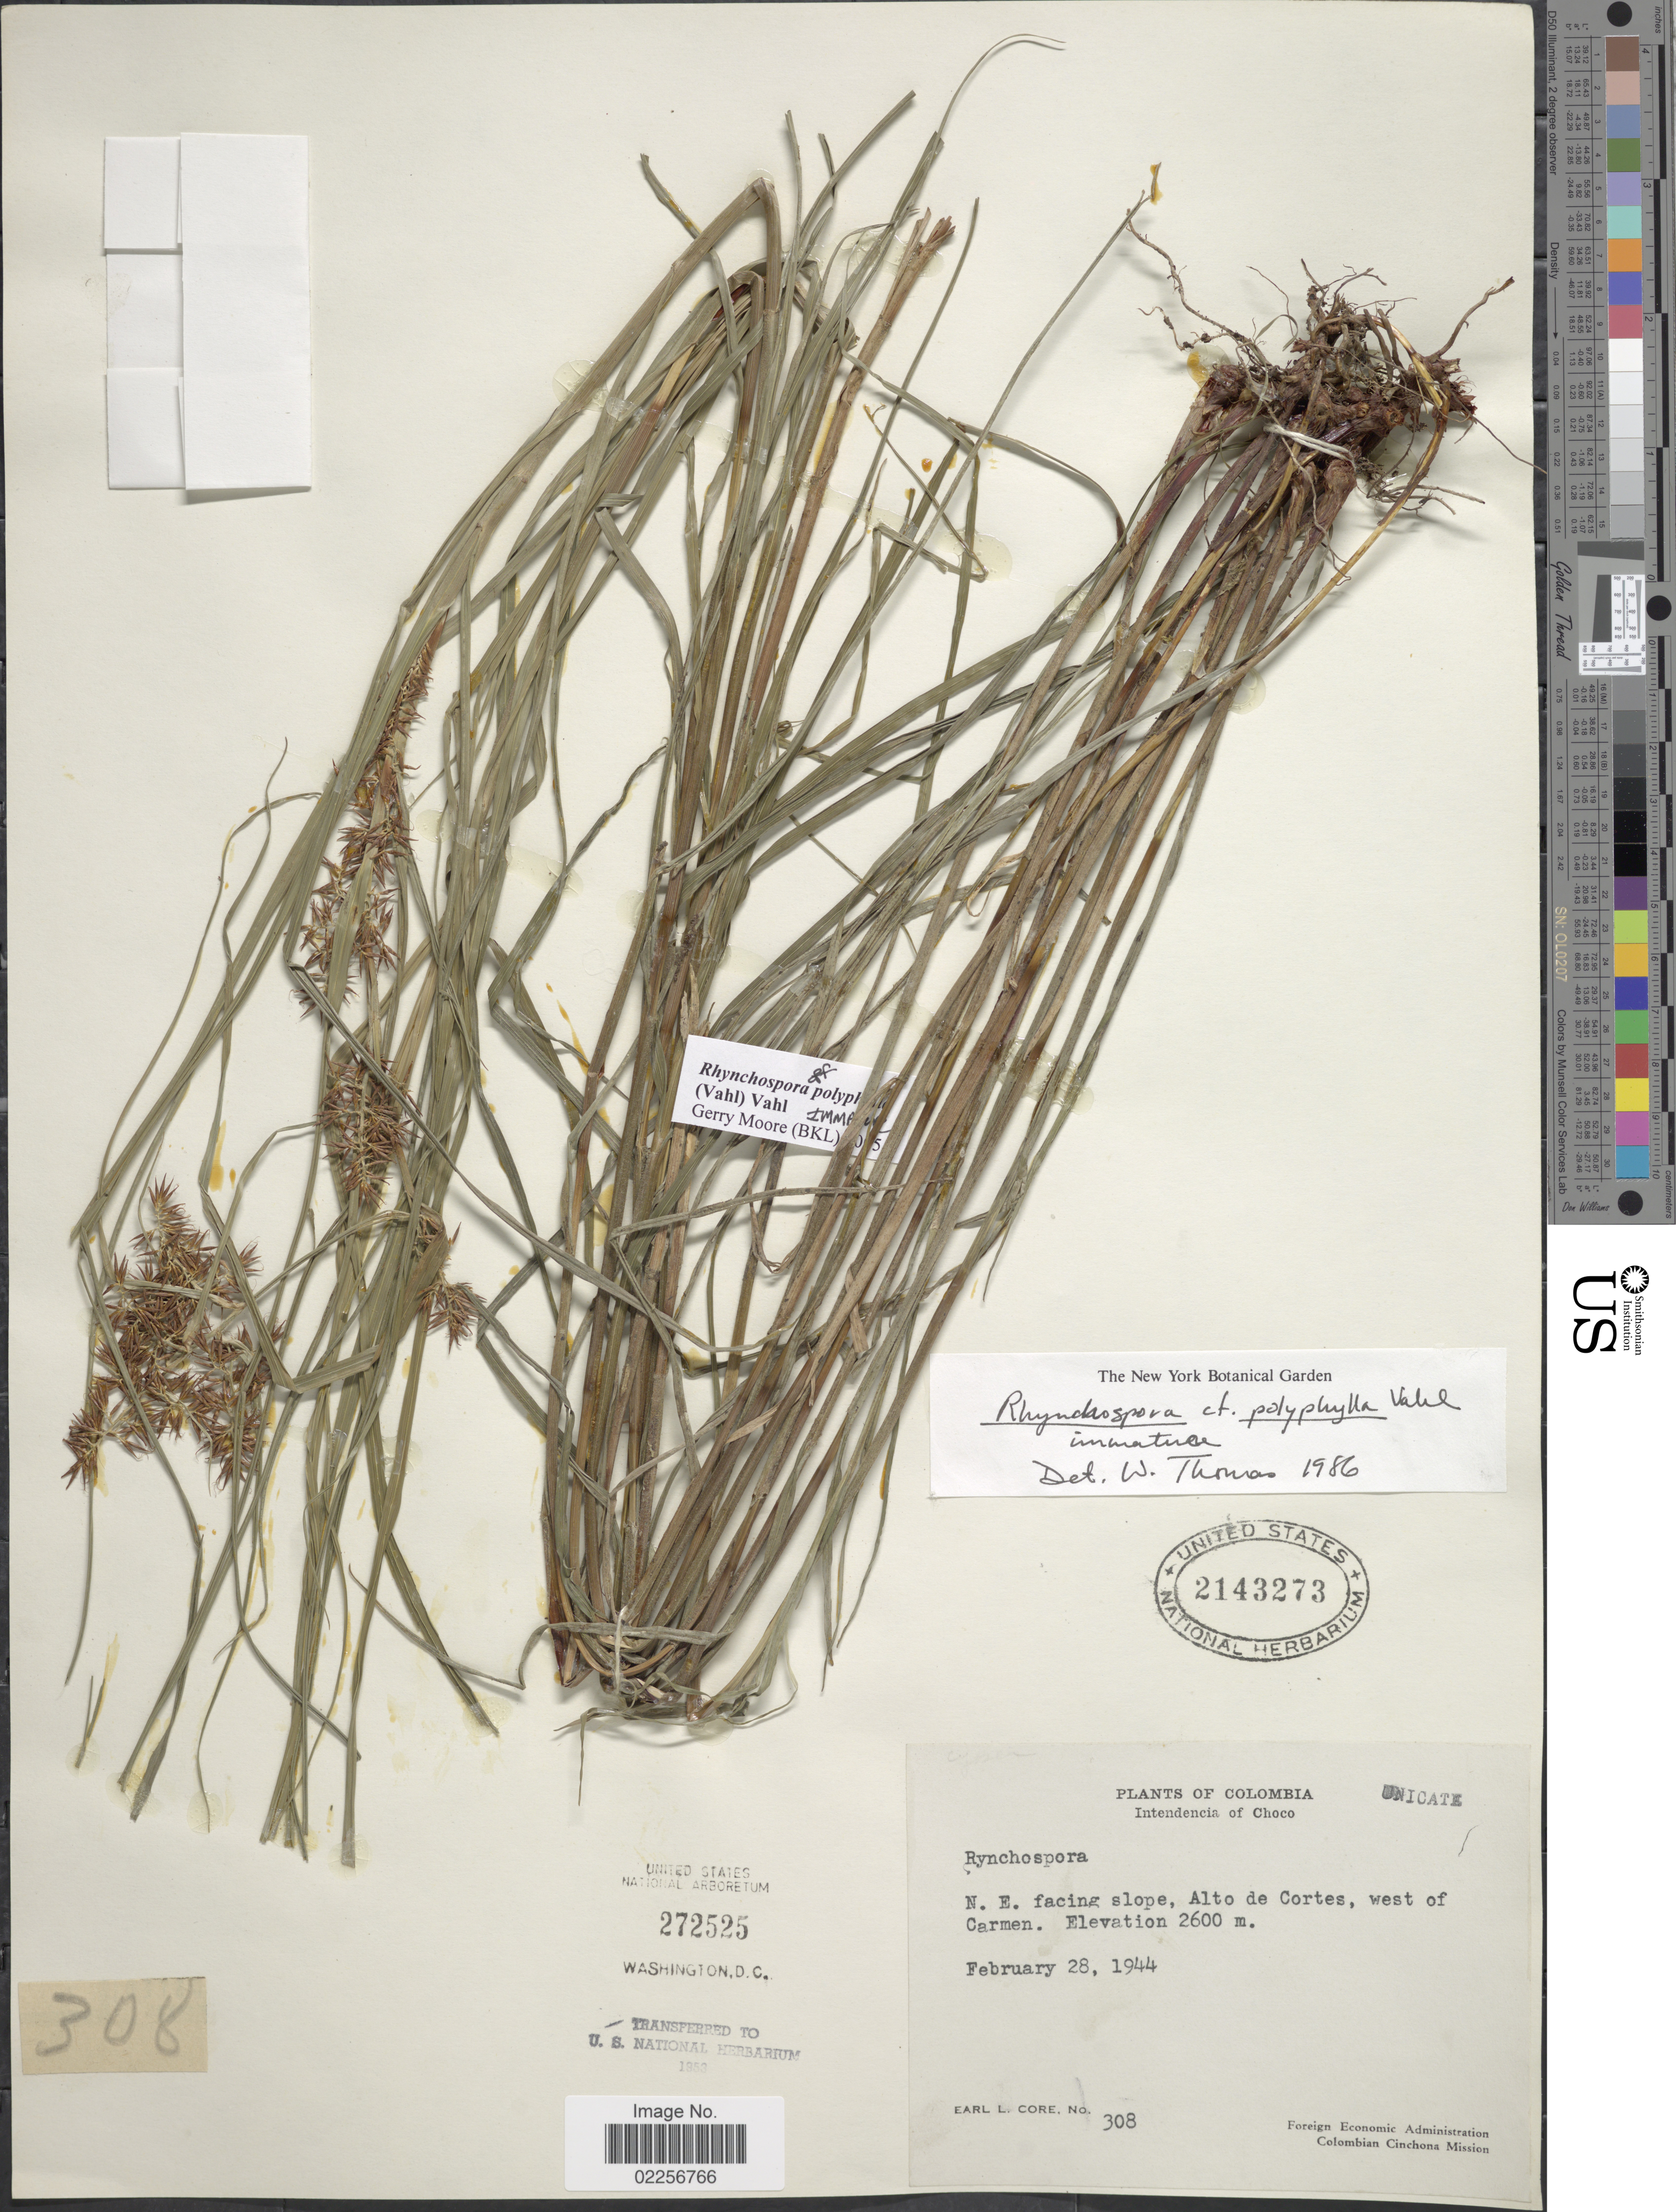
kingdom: Plantae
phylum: Tracheophyta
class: Liliopsida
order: Poales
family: Cyperaceae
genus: Rhynchospora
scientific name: Rhynchospora polyphylla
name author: (Vahl) Vahl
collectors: E. L. Core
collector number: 308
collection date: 1944-02-28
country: Colombia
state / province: Chocó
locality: N.E. facing slope, Alto de Cortes, west of Carmen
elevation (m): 2600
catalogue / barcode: US 2143273